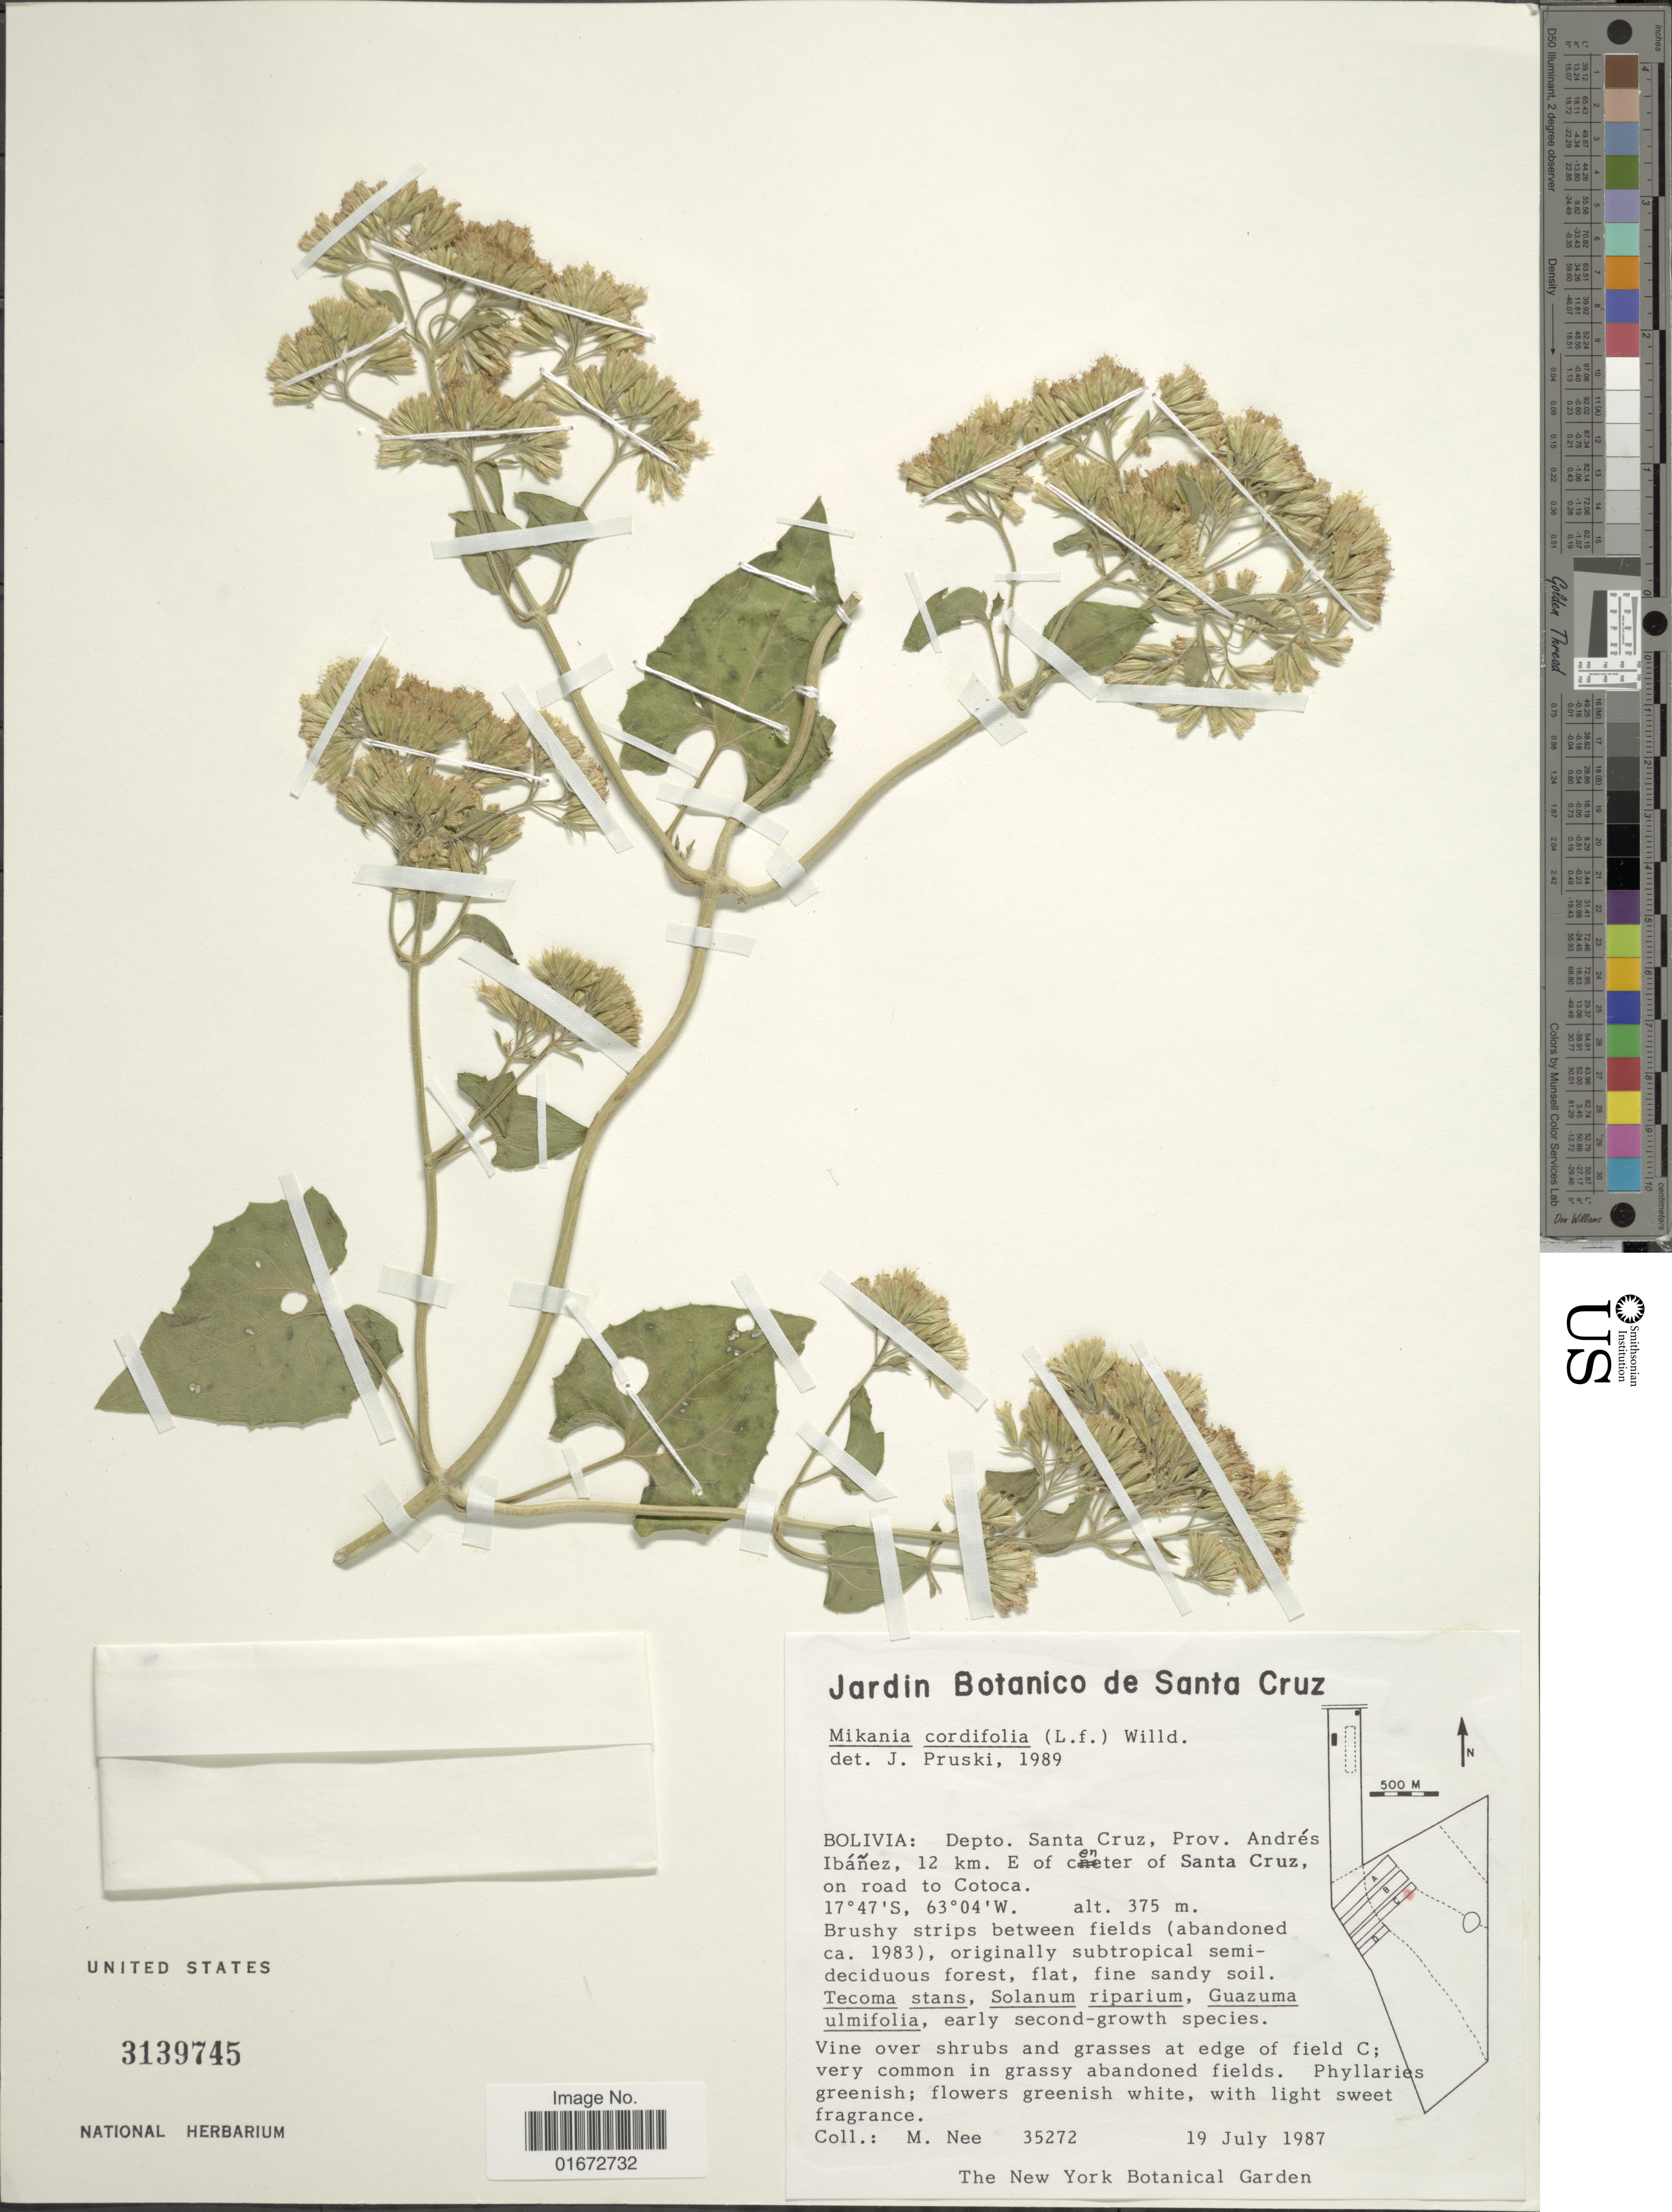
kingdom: Plantae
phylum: Tracheophyta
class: Magnoliopsida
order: Asterales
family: Asteraceae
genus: Mikania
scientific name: Mikania cordifolia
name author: Kunth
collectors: M. Nee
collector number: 35272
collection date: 1987-07-19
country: Bolivia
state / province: Santa Cruz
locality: Bolivia: Depto. Santa Cruz, Prov. Andrés Ibáñez, 12 km. E of center of Santa Cruz, on road to Cotoca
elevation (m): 375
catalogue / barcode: US 3139745